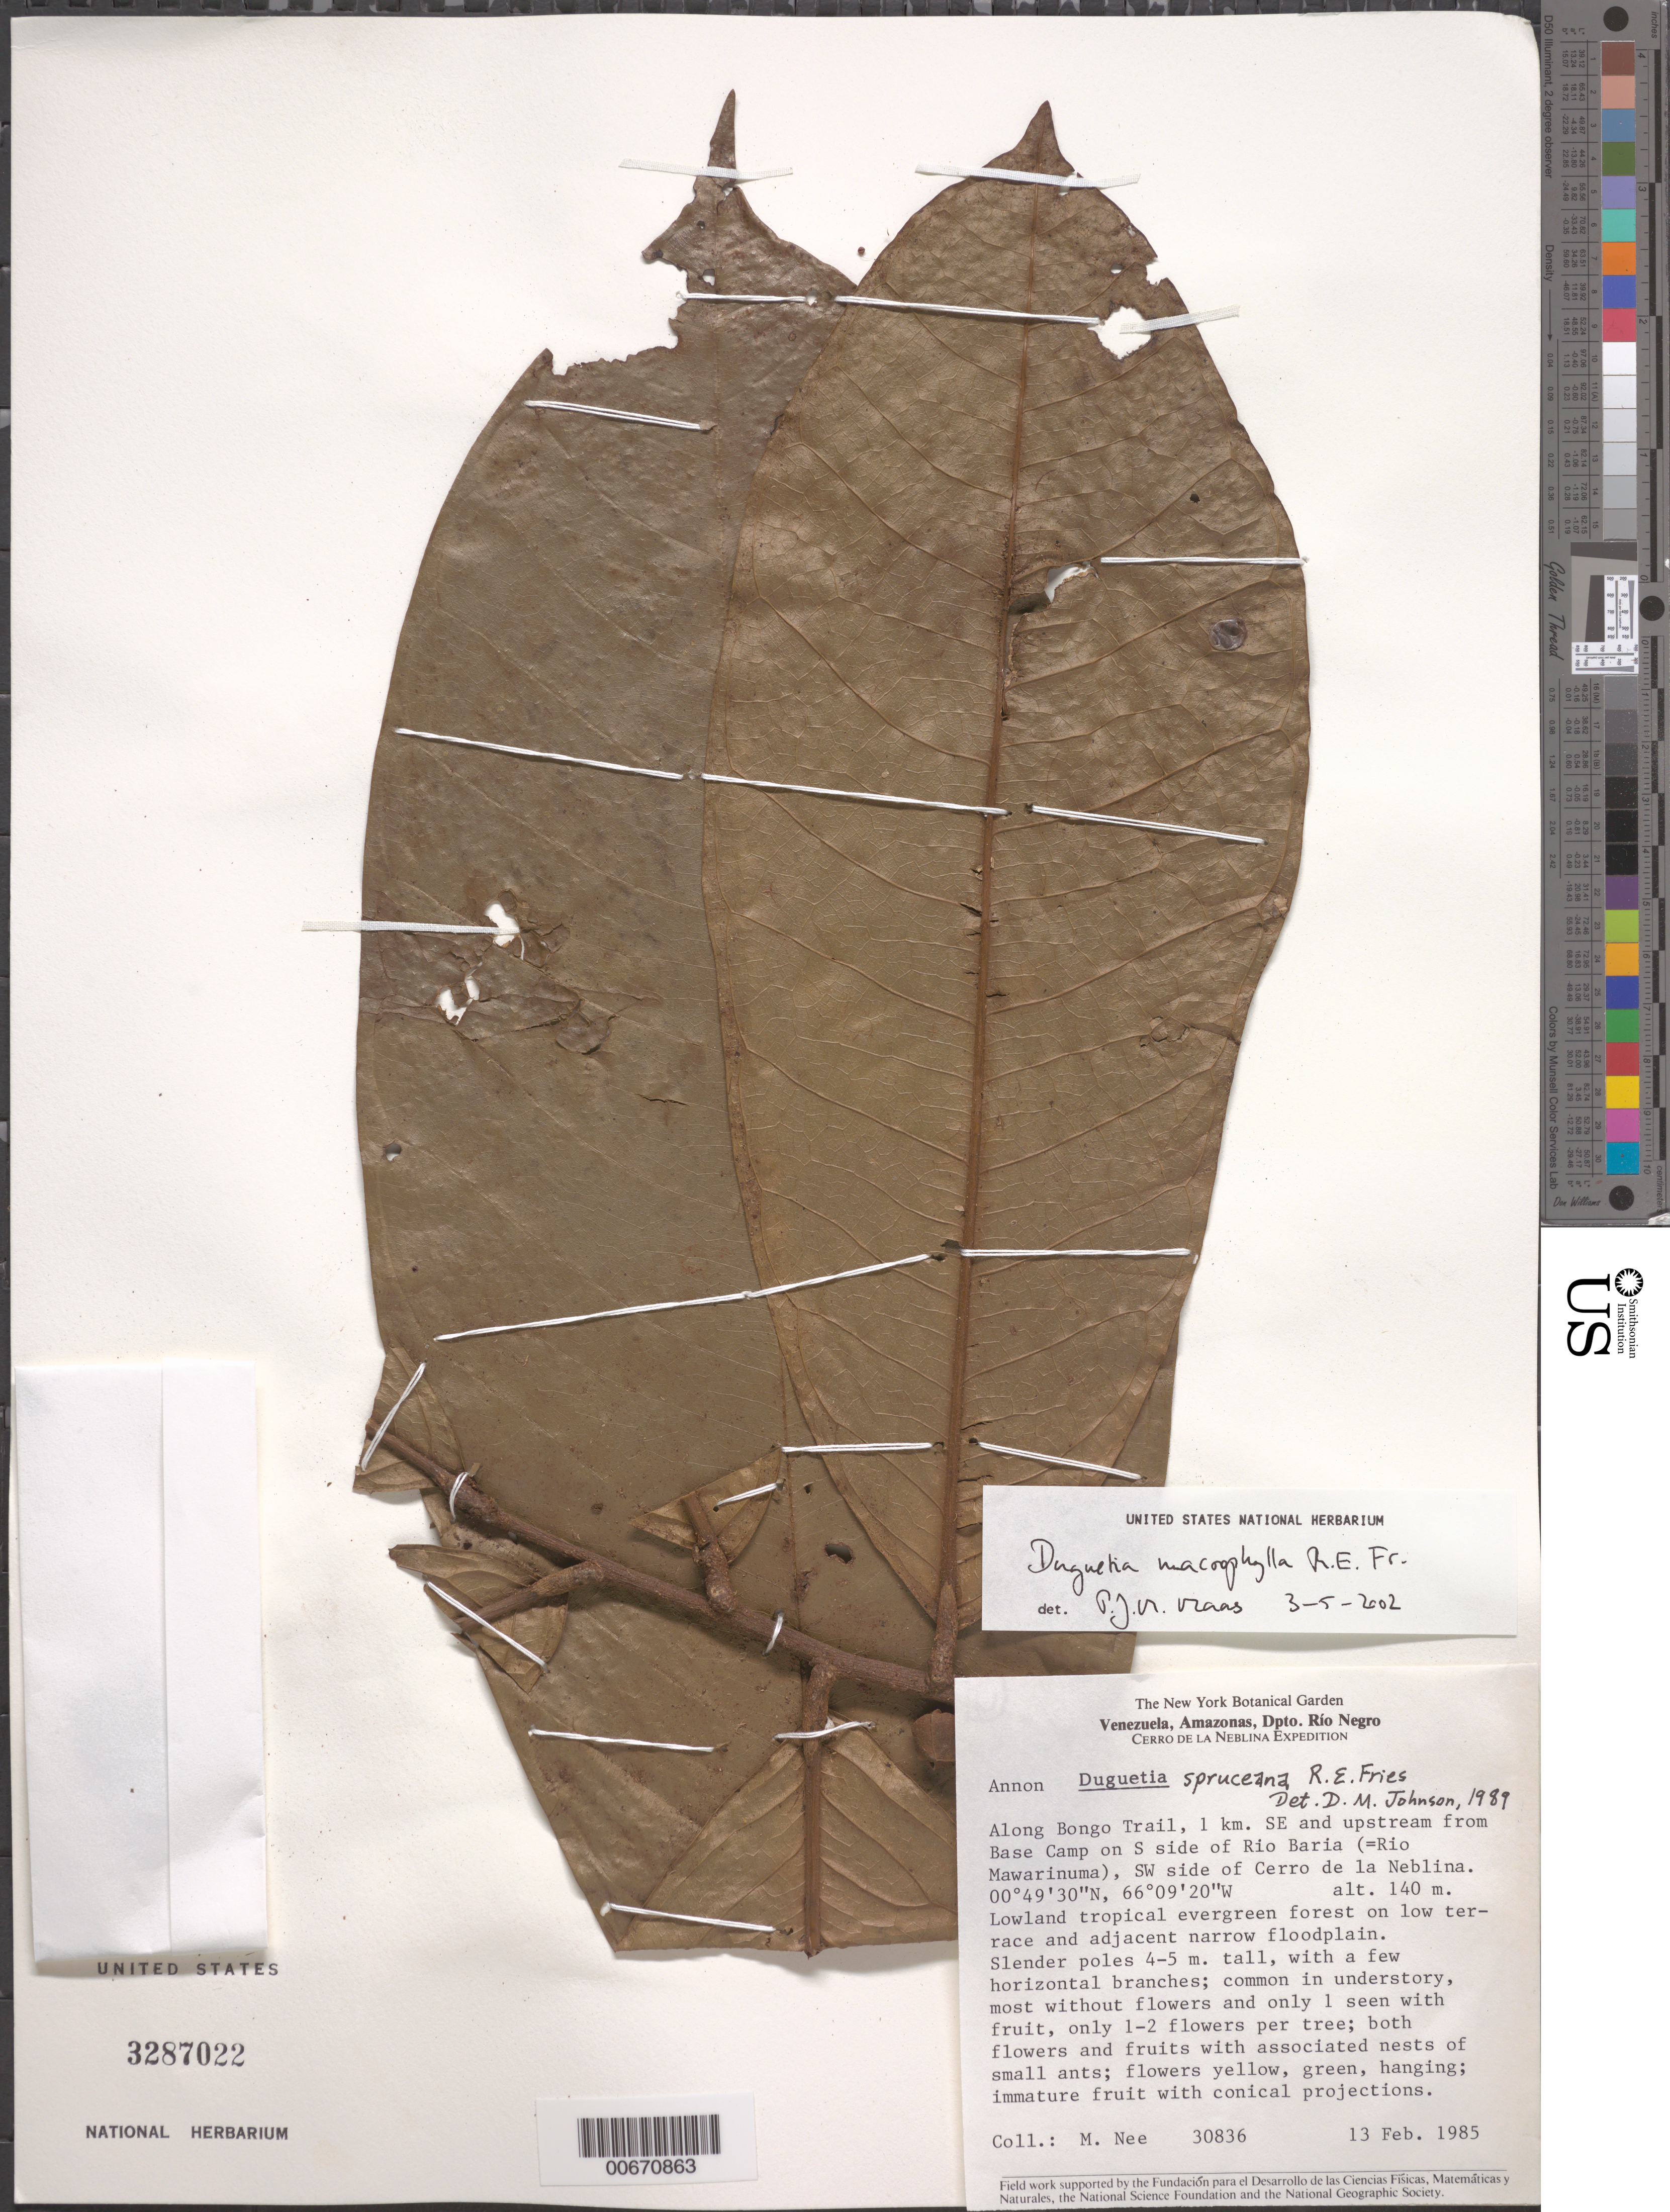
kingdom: Plantae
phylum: Tracheophyta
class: Magnoliopsida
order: Magnoliales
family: Annonaceae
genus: Duguetia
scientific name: Duguetia spruceana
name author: R.E. Fr.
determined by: Johnson, D. M.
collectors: M. Nee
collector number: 30836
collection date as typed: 13-Feb-85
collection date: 1985-02-13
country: Venezuela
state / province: Amazonas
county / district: Río Negro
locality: Bongo Trail, 1 km SE of base camp on S side of Río Baria (Río Mawarinuma)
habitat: Tropical lowland evergreen forest along silty banks of river and its channels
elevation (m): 140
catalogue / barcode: US 3287022